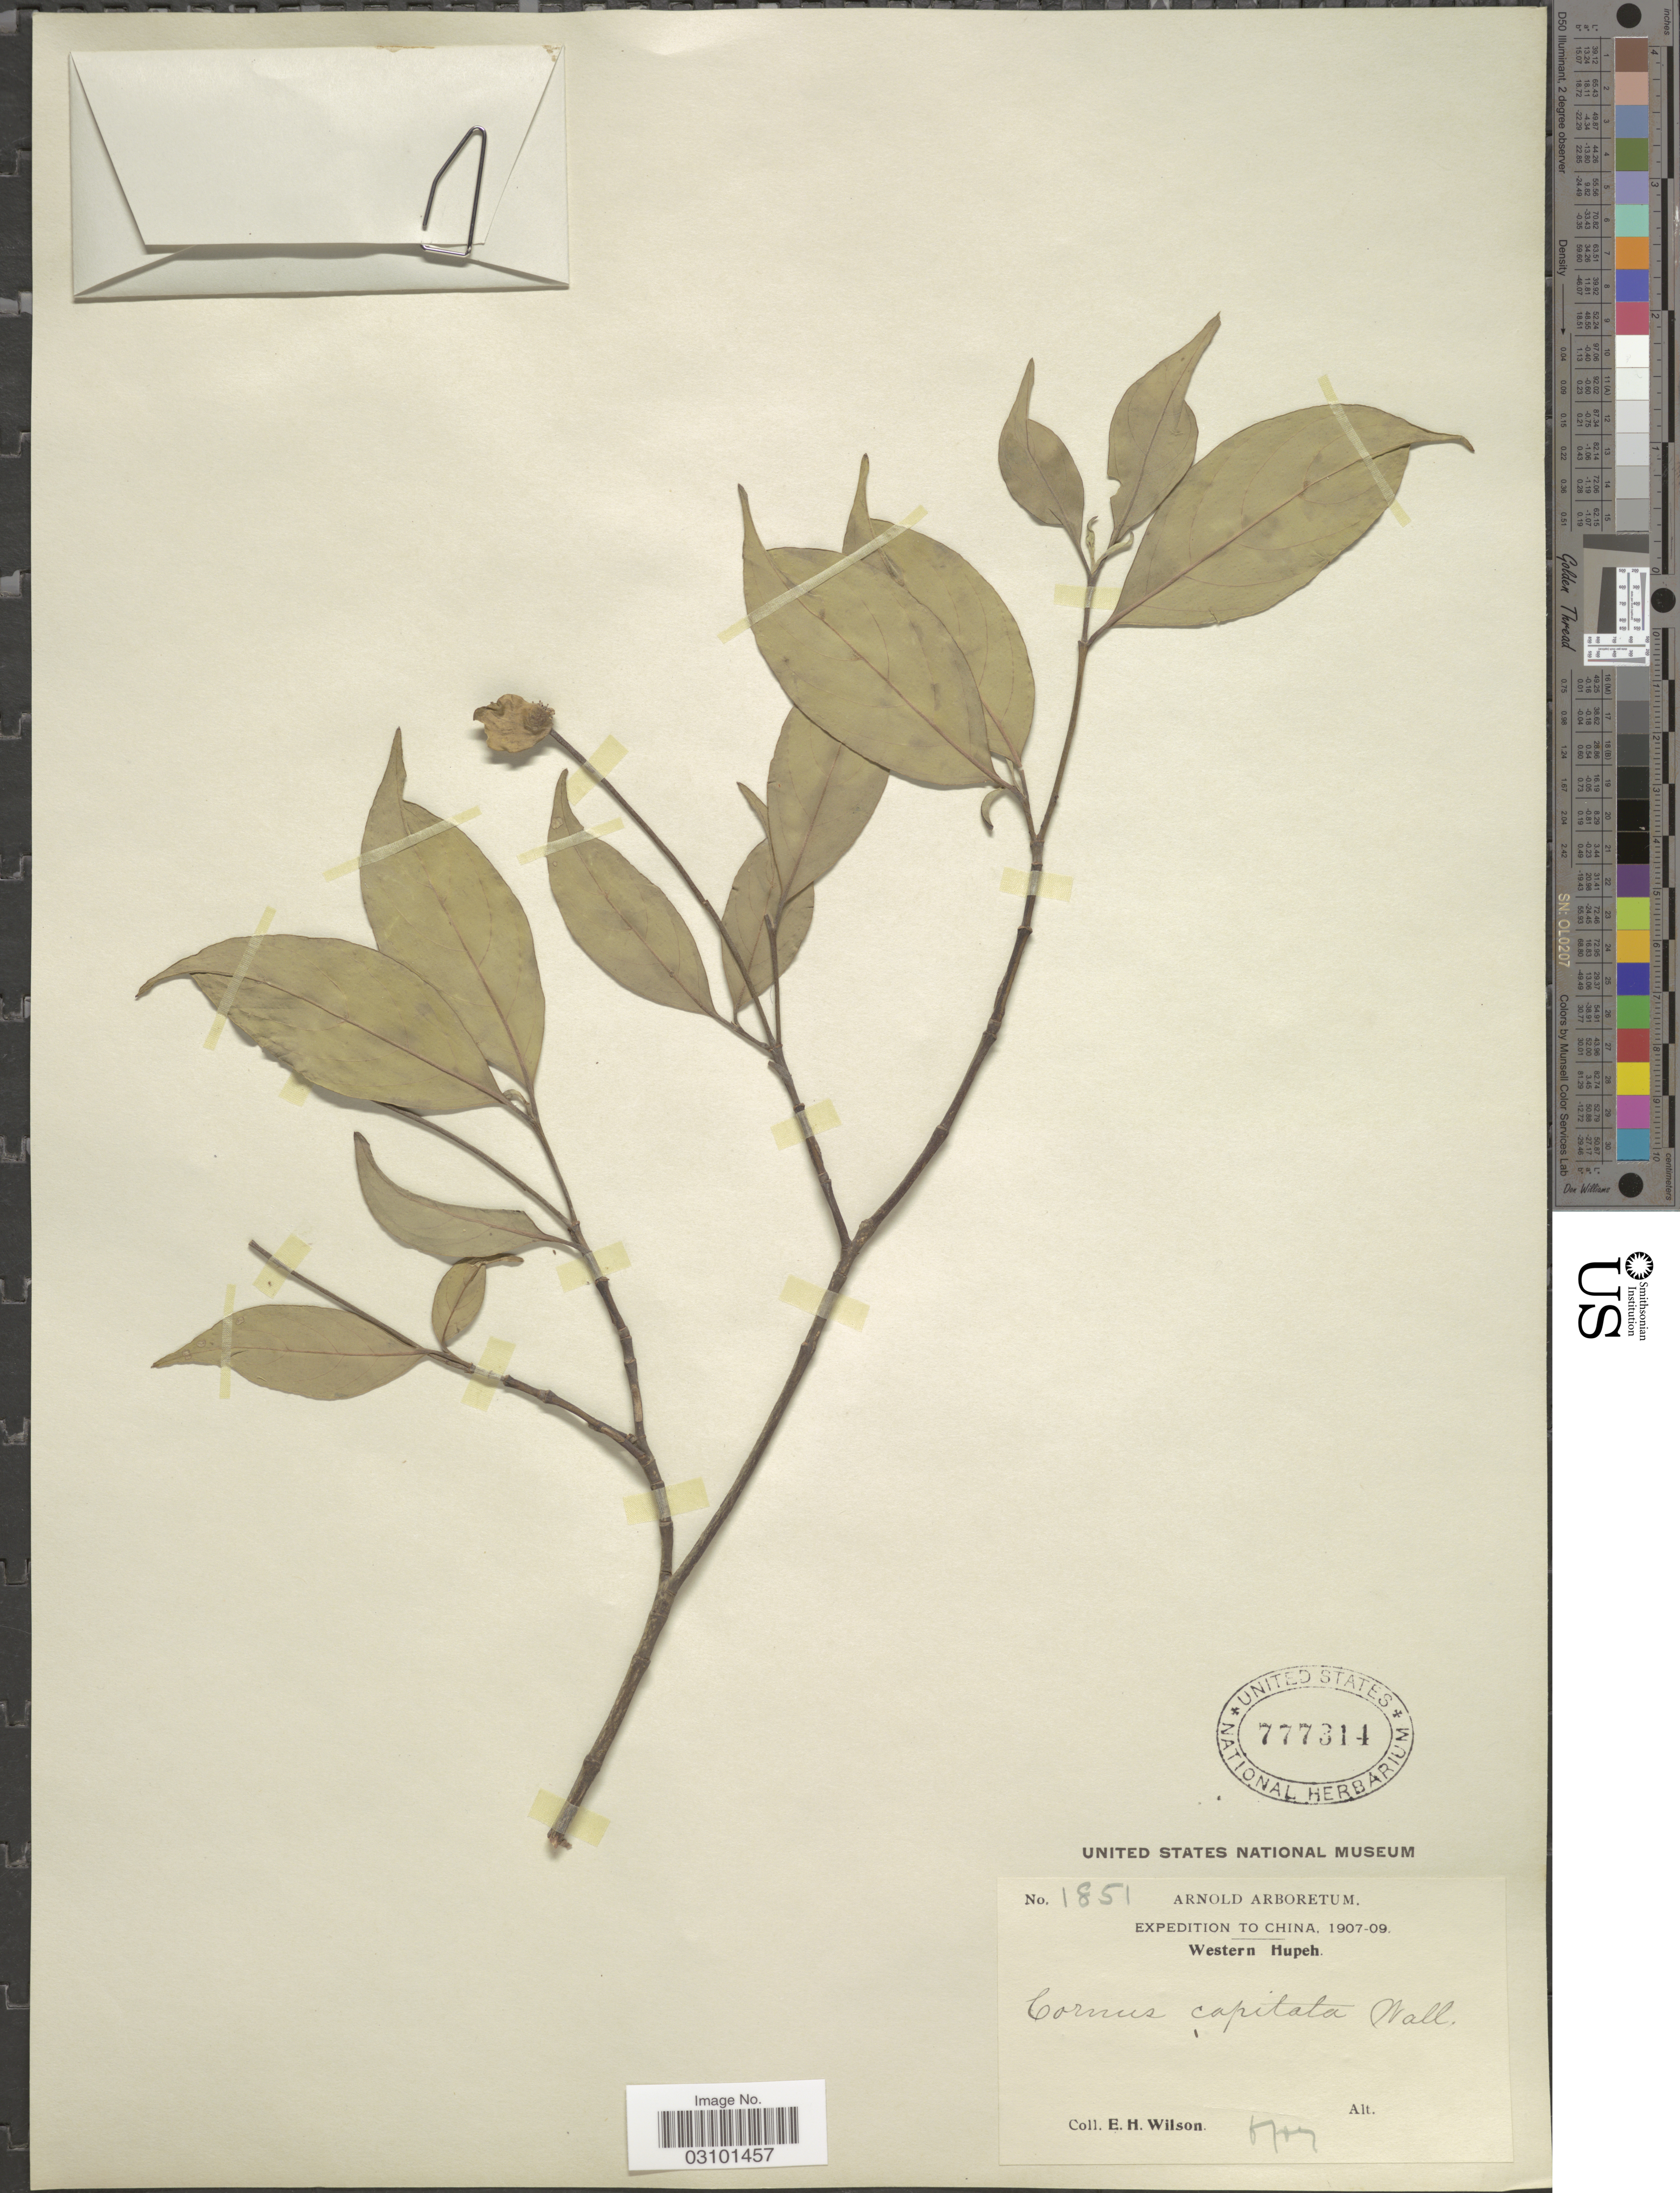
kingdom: Plantae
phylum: Tracheophyta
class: Magnoliopsida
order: Cornales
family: Cornaceae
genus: Cornus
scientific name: Cornus capitata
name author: Wall.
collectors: E. Wilson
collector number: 1851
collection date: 1907-06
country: China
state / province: Hubei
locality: Western Hupeh.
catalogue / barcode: US 777314